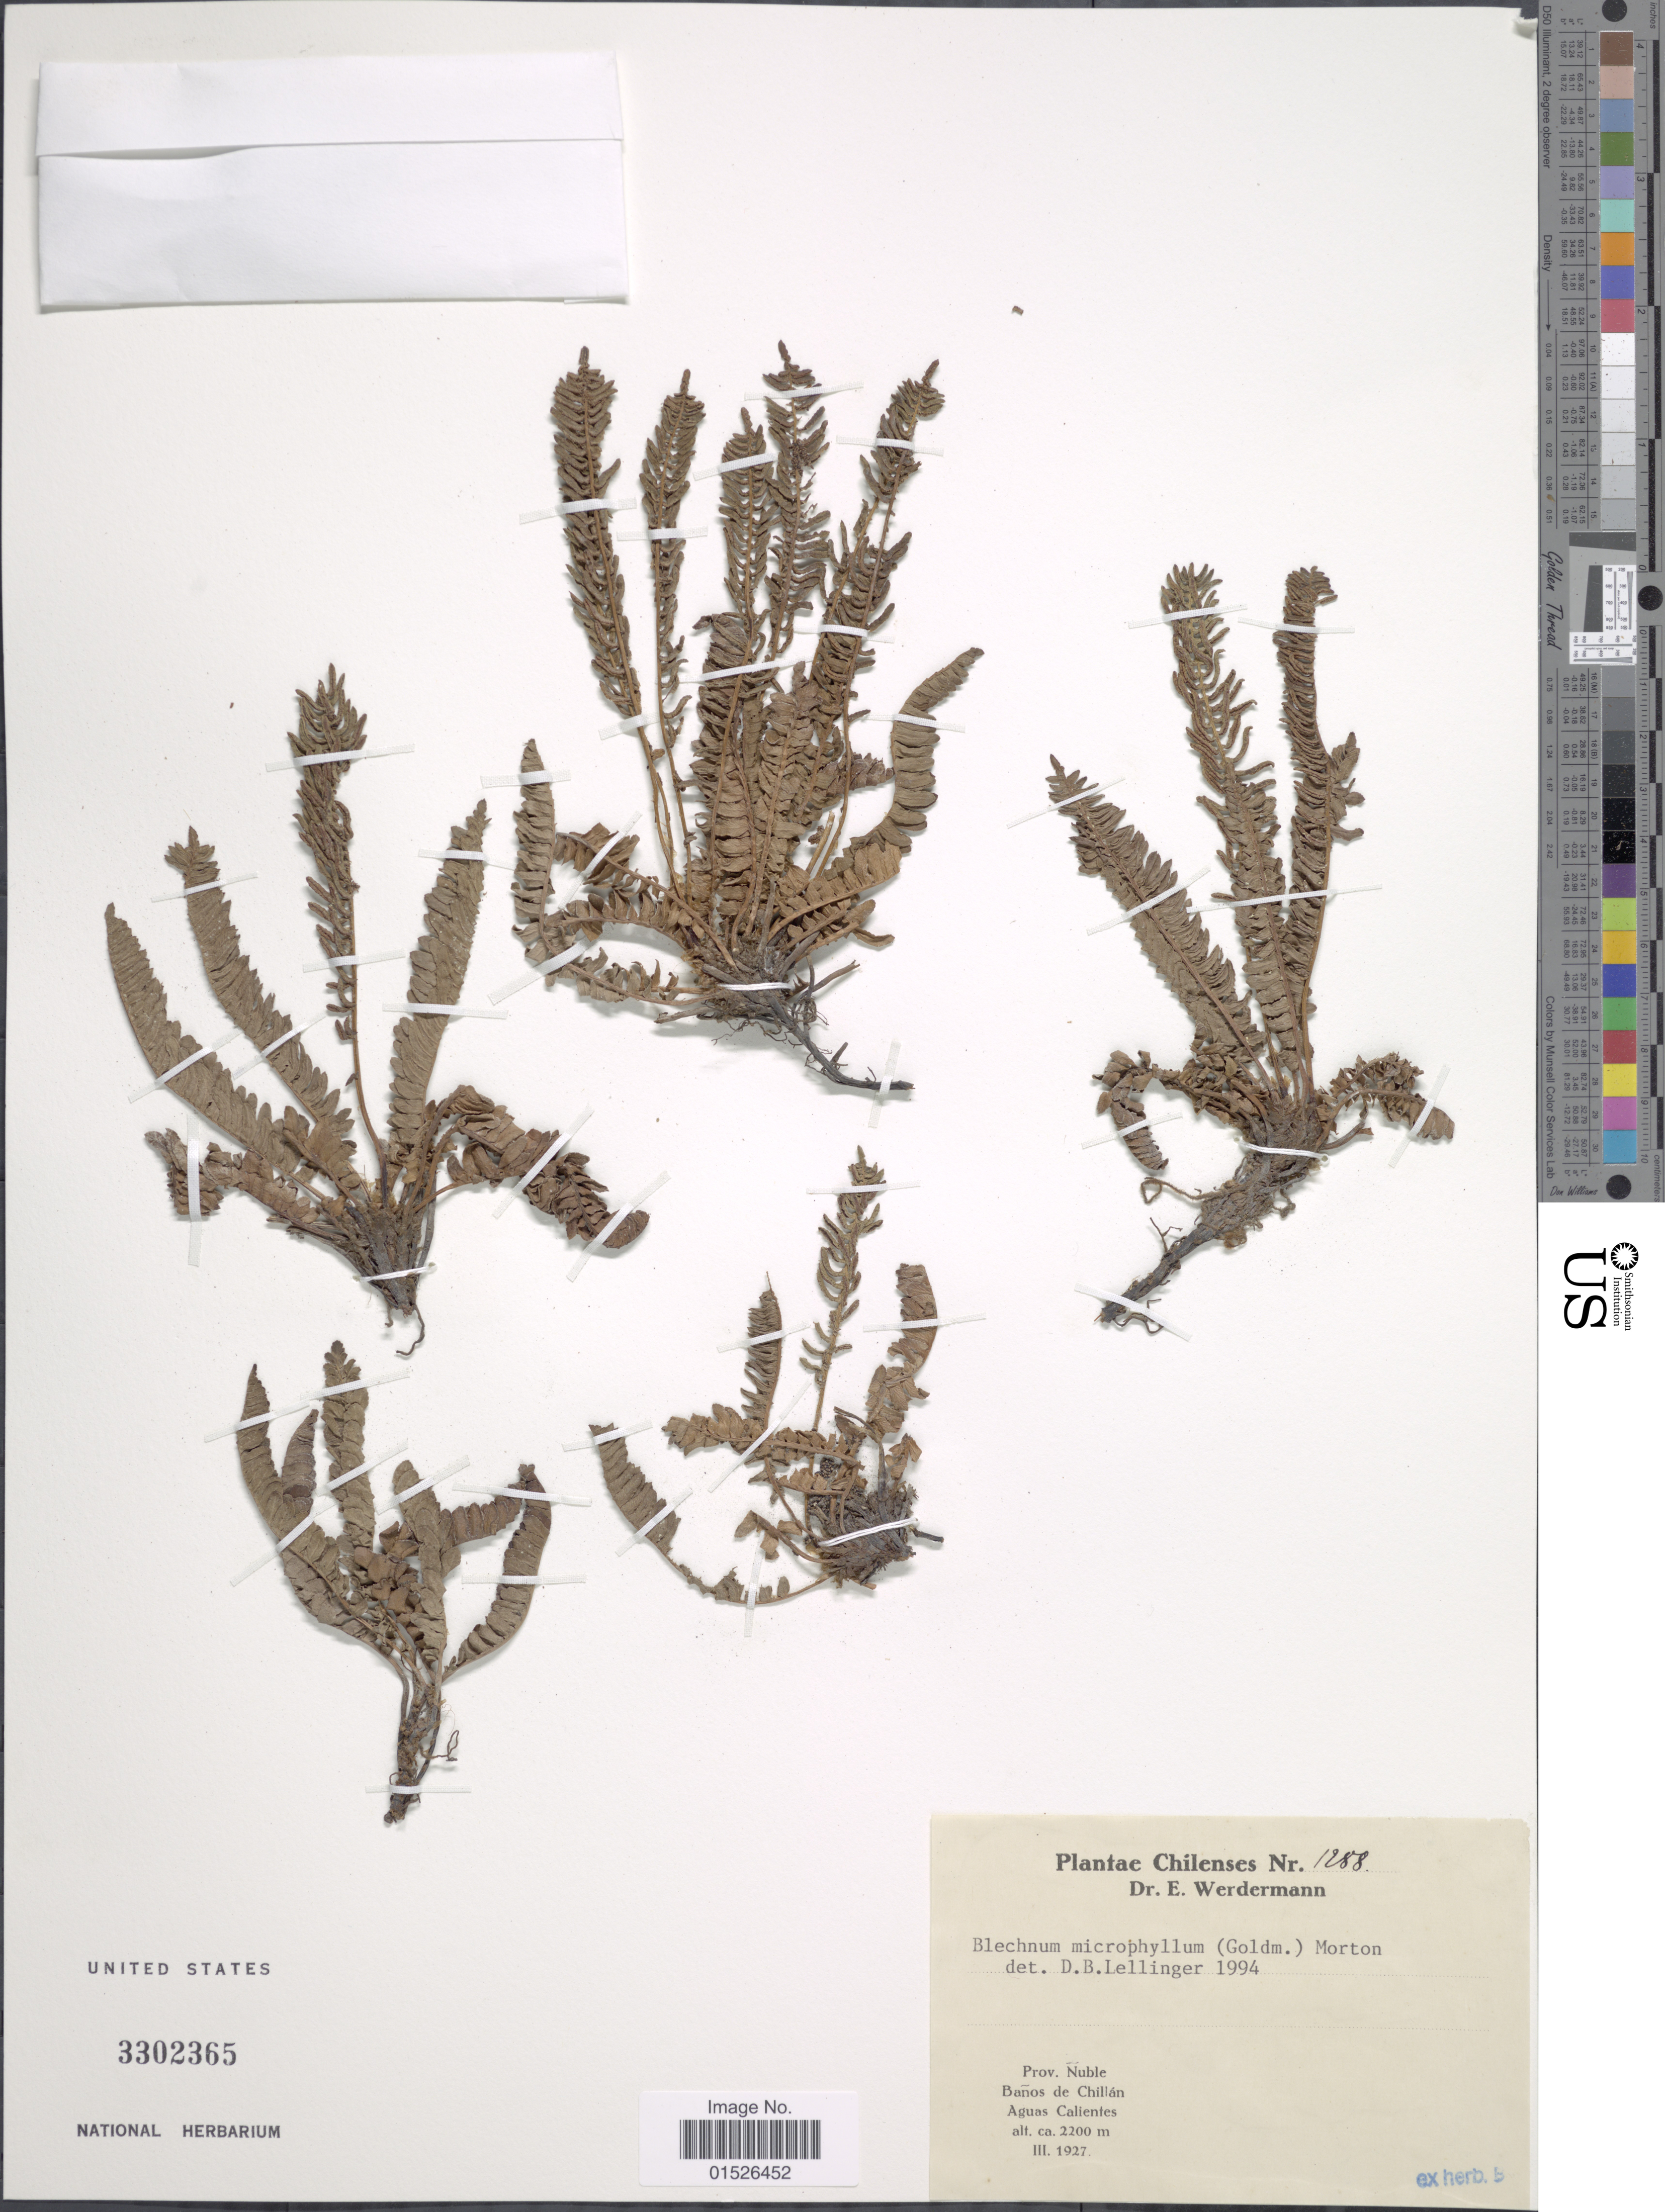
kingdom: Plantae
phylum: Tracheophyta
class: Polypodiopsida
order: Polypodiales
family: Blechnaceae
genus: Blechnum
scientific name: Blechnum microphyllum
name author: (Goldm.)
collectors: E. Werdermann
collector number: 1288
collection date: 1927-03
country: Chile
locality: Chilenses. Prov. Nuble. Banos de Chillan, Aguas Calientes,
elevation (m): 2200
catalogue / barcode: US 3302365